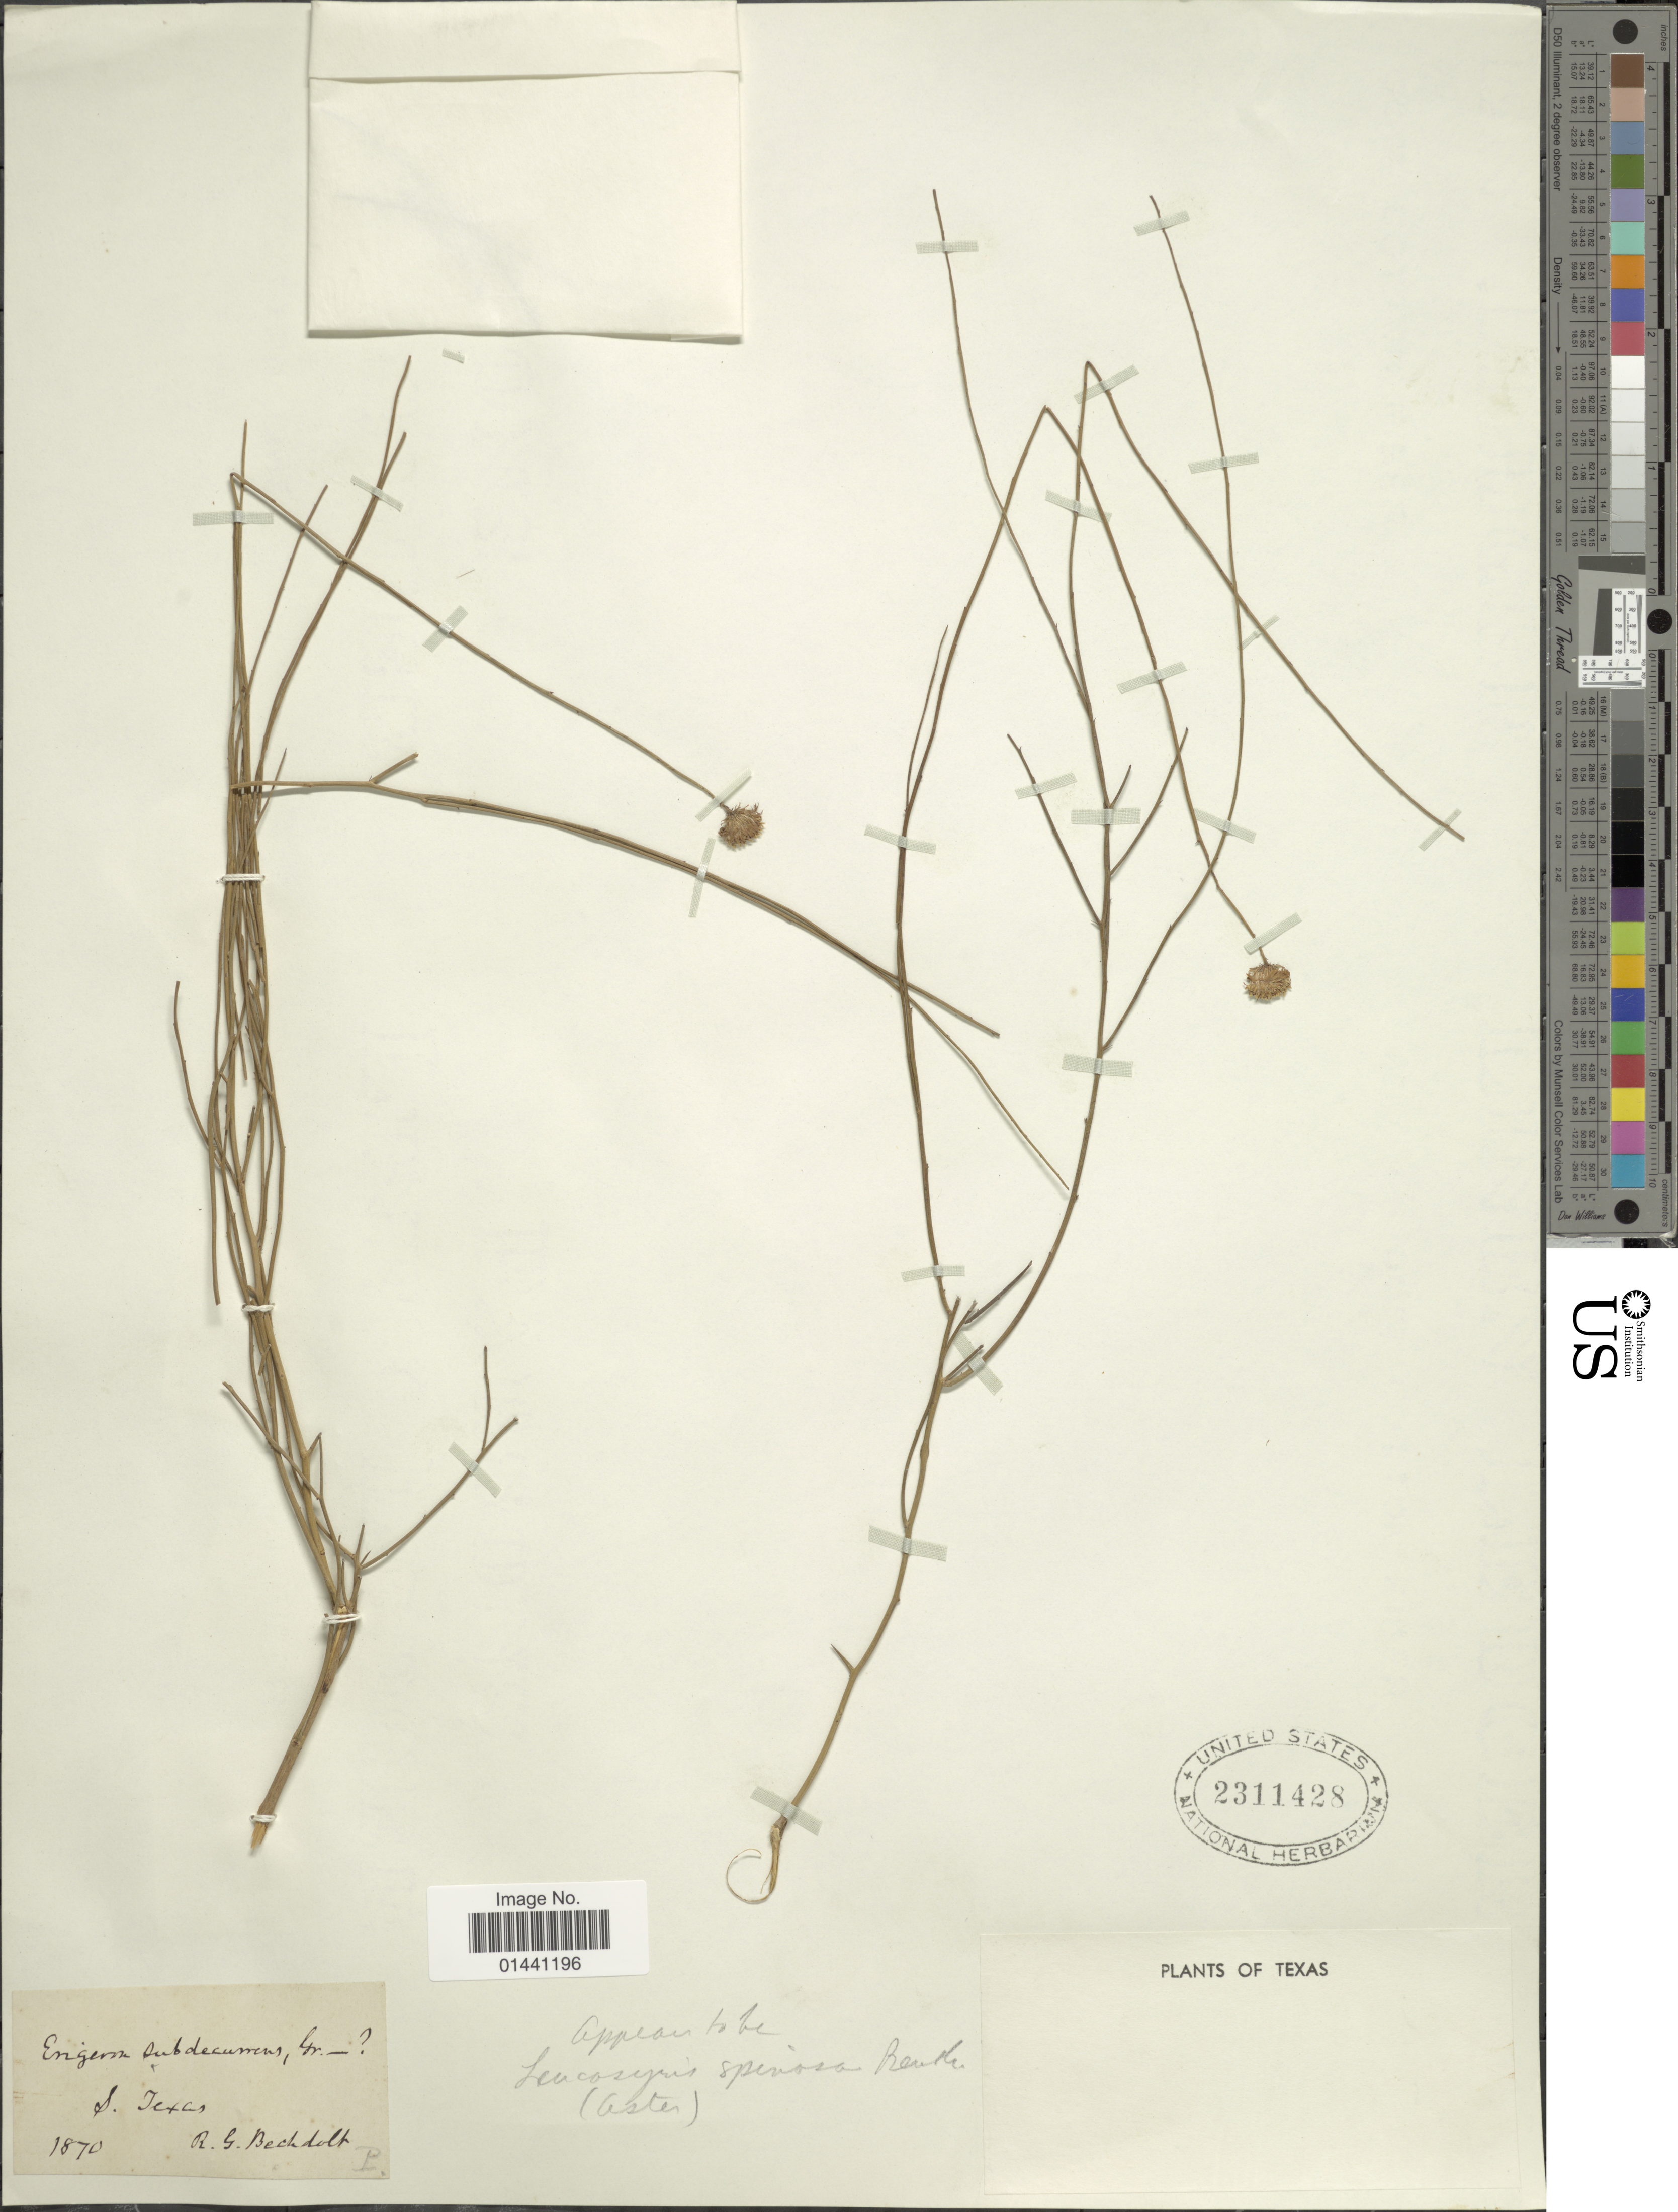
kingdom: Plantae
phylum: Tracheophyta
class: Magnoliopsida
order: Asterales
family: Asteraceae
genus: Erigeron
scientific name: Erigeron sp.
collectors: R. Bechdolt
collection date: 1870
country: United States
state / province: Texas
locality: S. Texas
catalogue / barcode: US 2311428